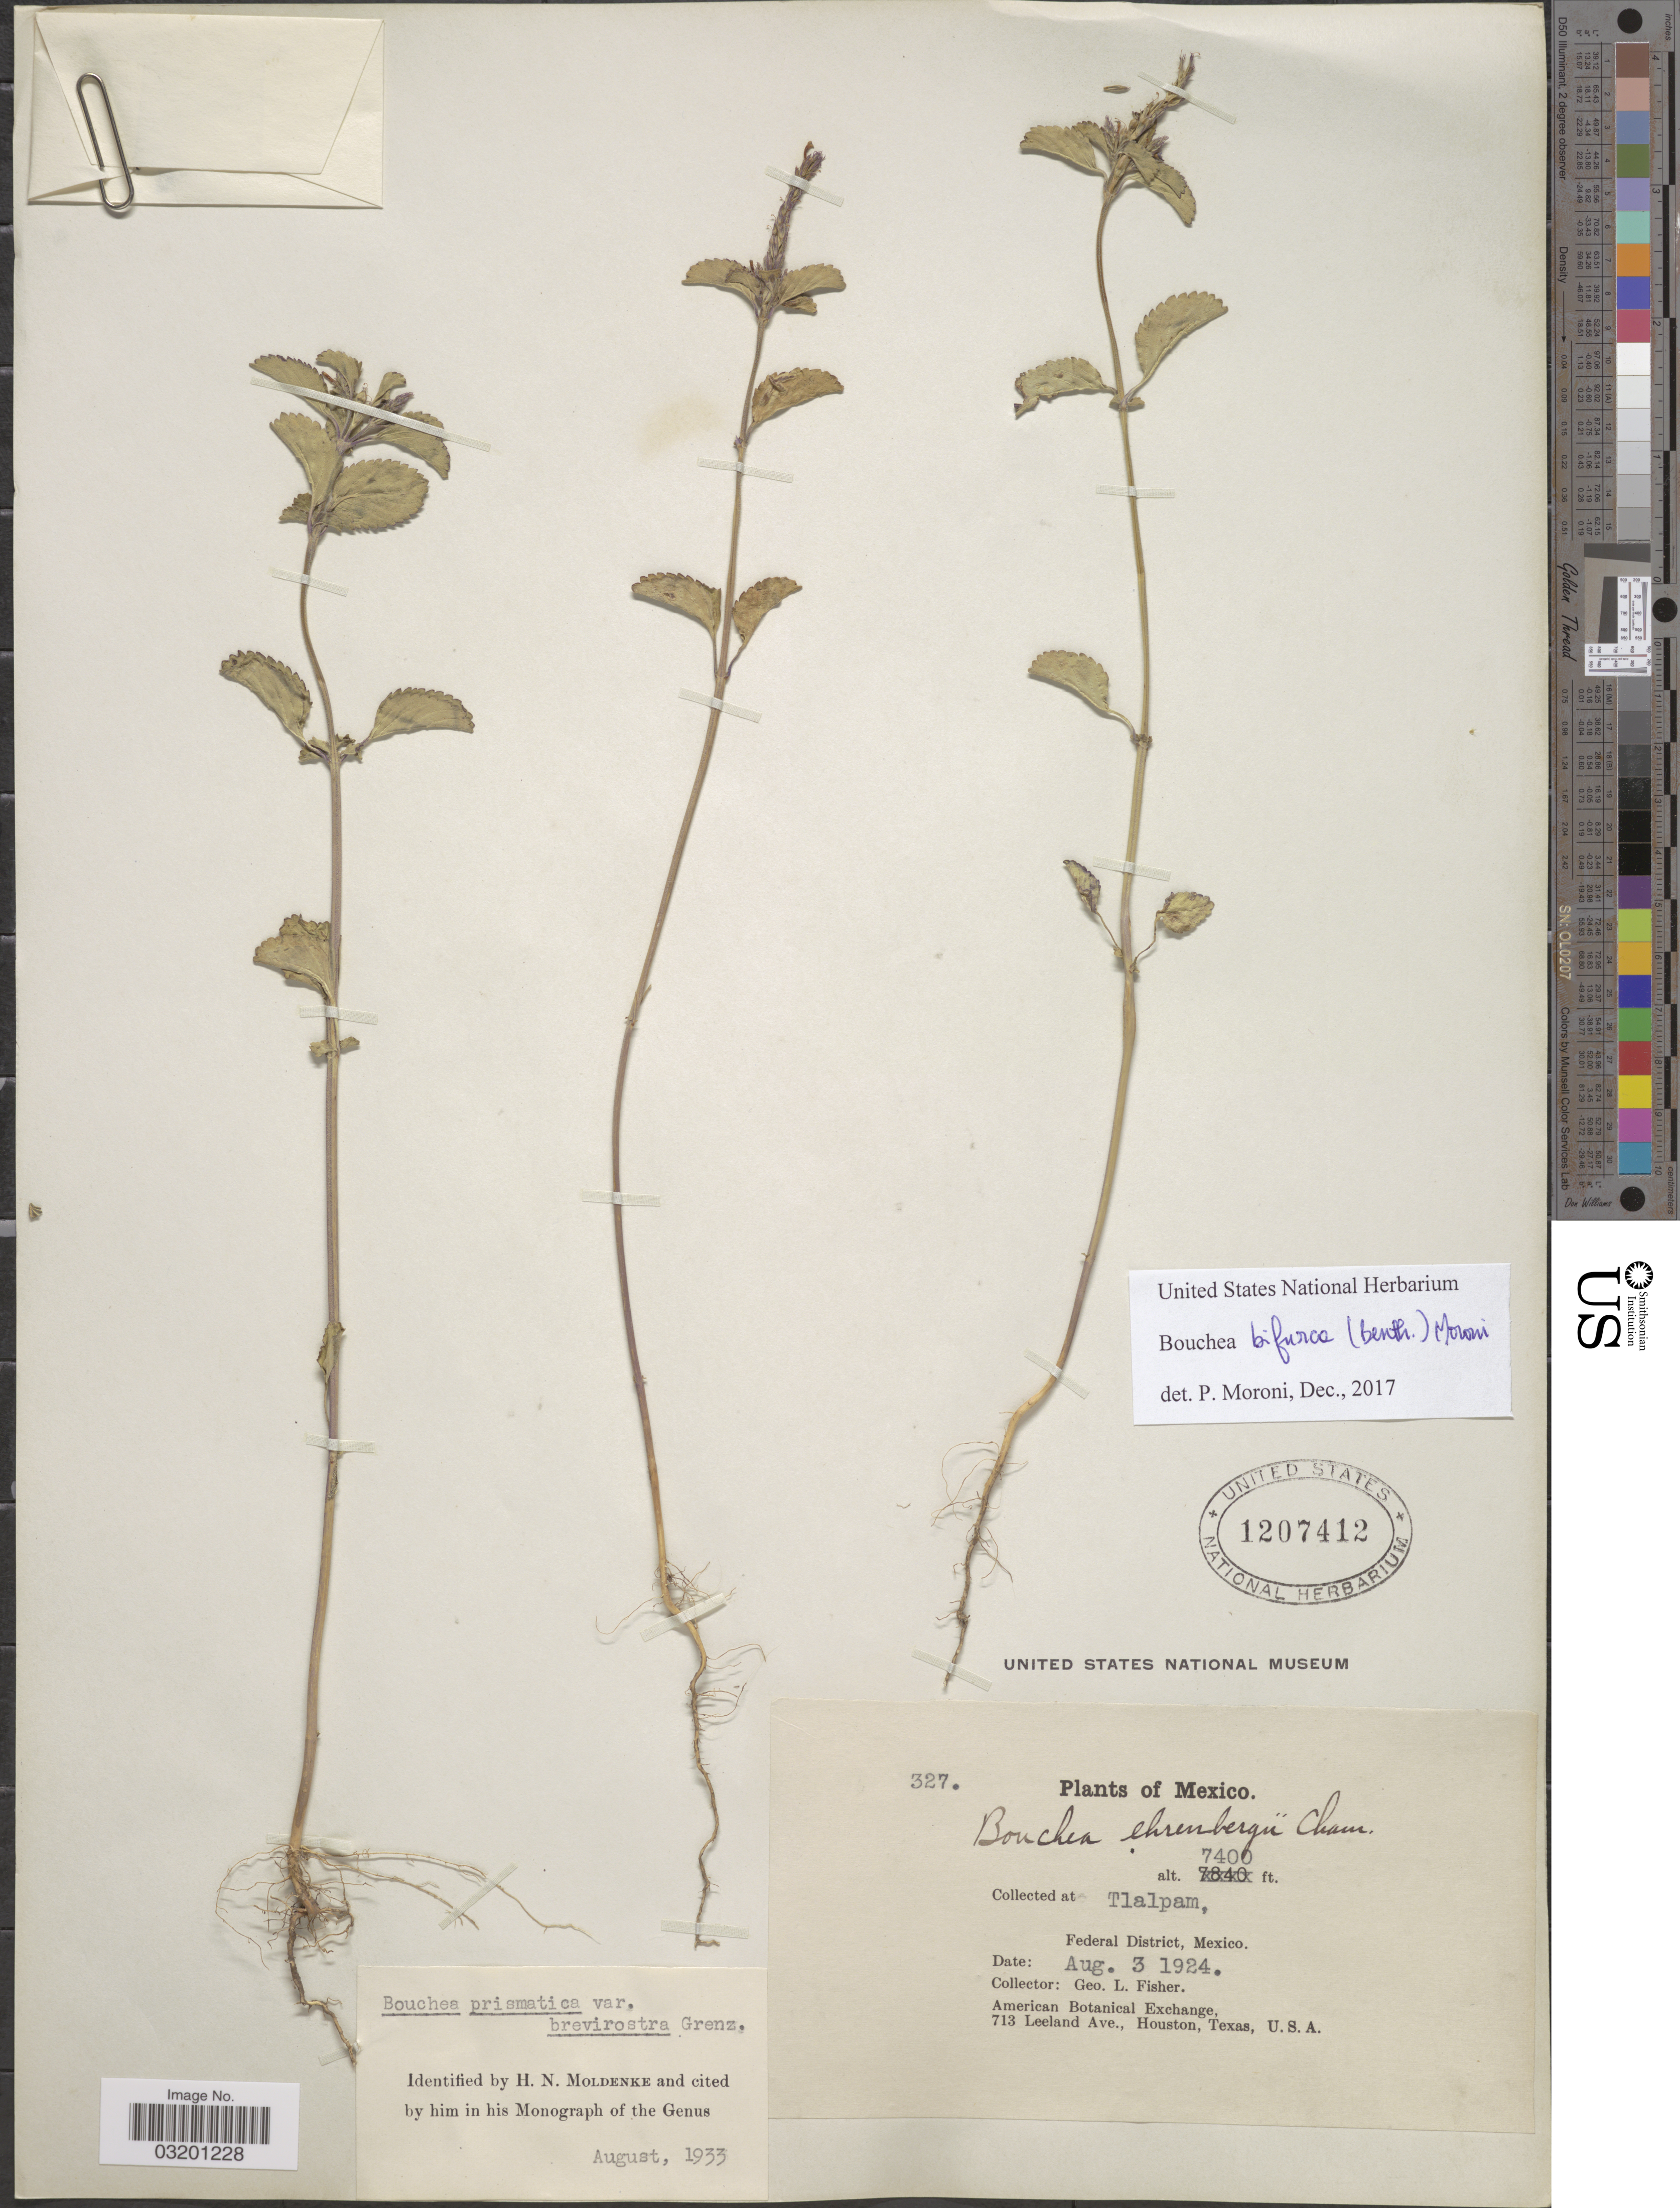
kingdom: Plantae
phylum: Tracheophyta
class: Magnoliopsida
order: Lamiales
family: Verbenaceae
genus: Bouchea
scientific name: Bouchea bifurca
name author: (Benth.) P. Moroni & N. O'Leary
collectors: G. L. Fisher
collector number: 327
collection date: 1924-08-03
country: Mexico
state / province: Distrito Federal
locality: Tlalpam. Federal District.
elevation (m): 2256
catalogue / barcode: US 1207412